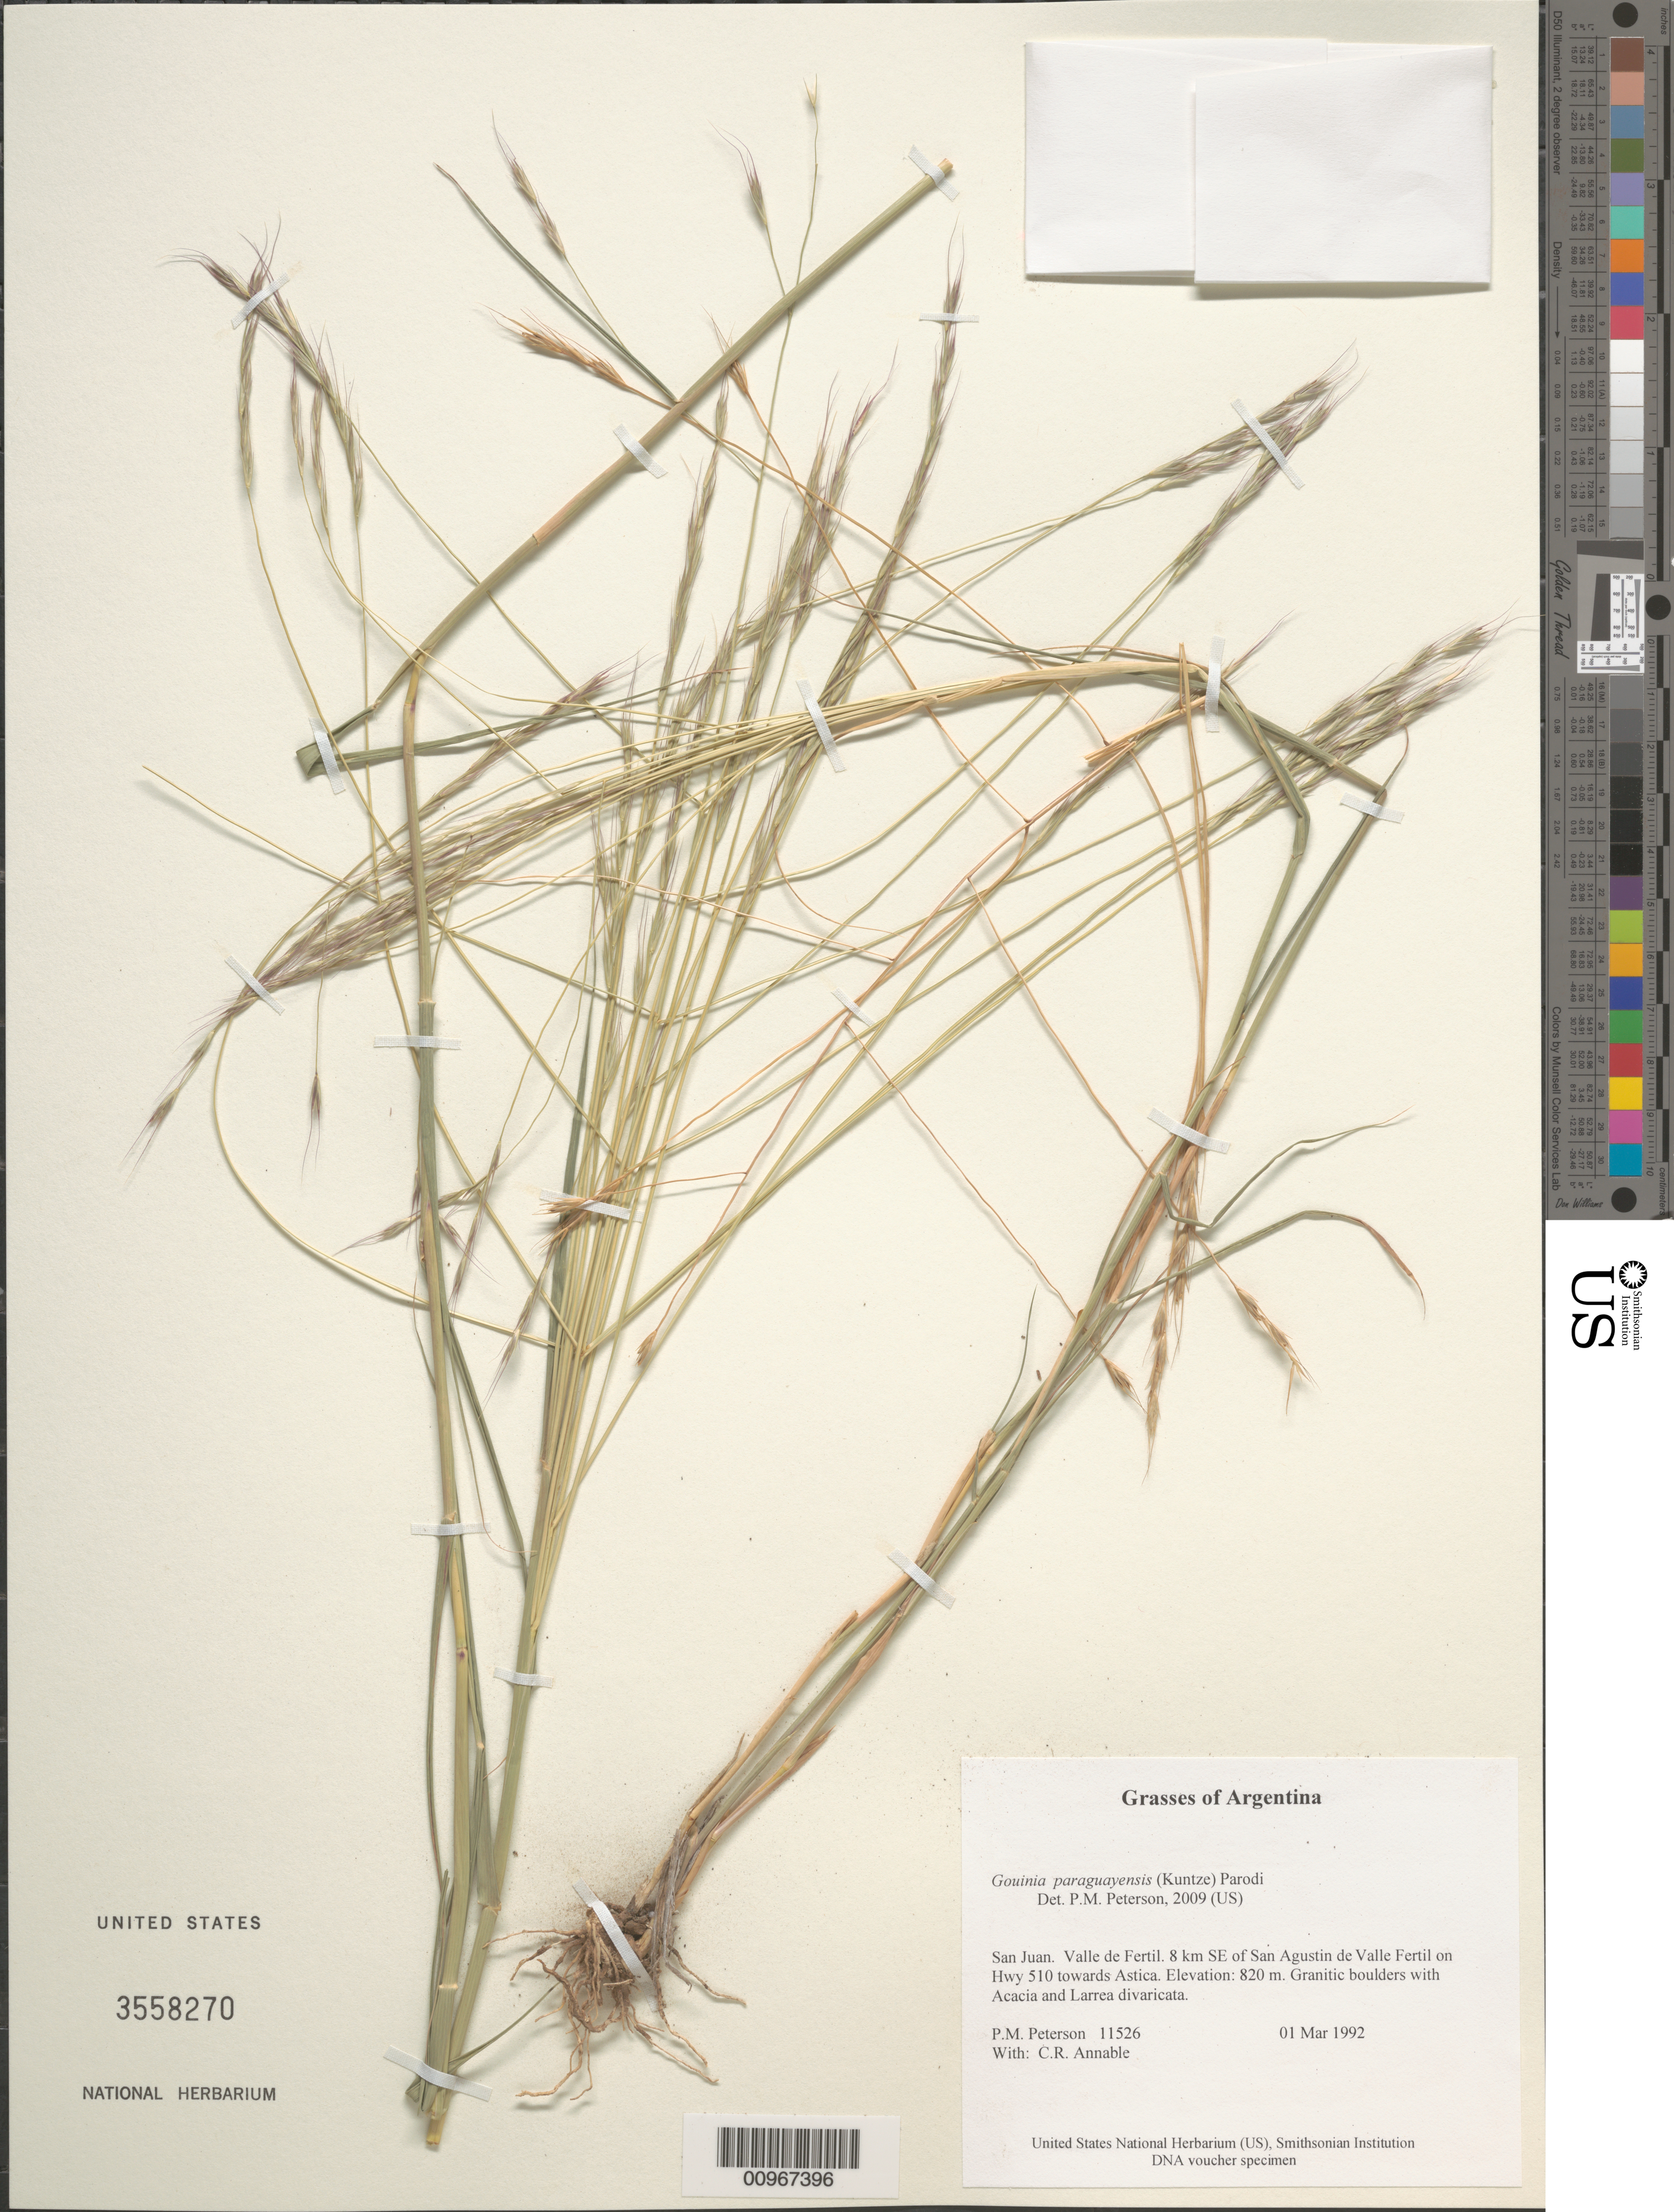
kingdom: Plantae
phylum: Tracheophyta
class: Liliopsida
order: Poales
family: Poaceae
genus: Gouinia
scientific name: Gouinia paraguayensis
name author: (Kuntze) Parodi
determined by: Peterson, Paul M., (BOT), Smithsonian Institution - National Museum of Natural History (UNITED STATES)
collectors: P. M. Peterson & C. R. Annable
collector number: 11526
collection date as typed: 01 Mar 1992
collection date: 1992-03-01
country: Argentina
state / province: San Juan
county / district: Valle de Fertil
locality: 8 km SE of San Agustin de Valle Fertil on Hwy 510 towards Astica.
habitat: Granitic boulders with Acacia and Larrea divaricata.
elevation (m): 820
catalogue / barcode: US 3558270